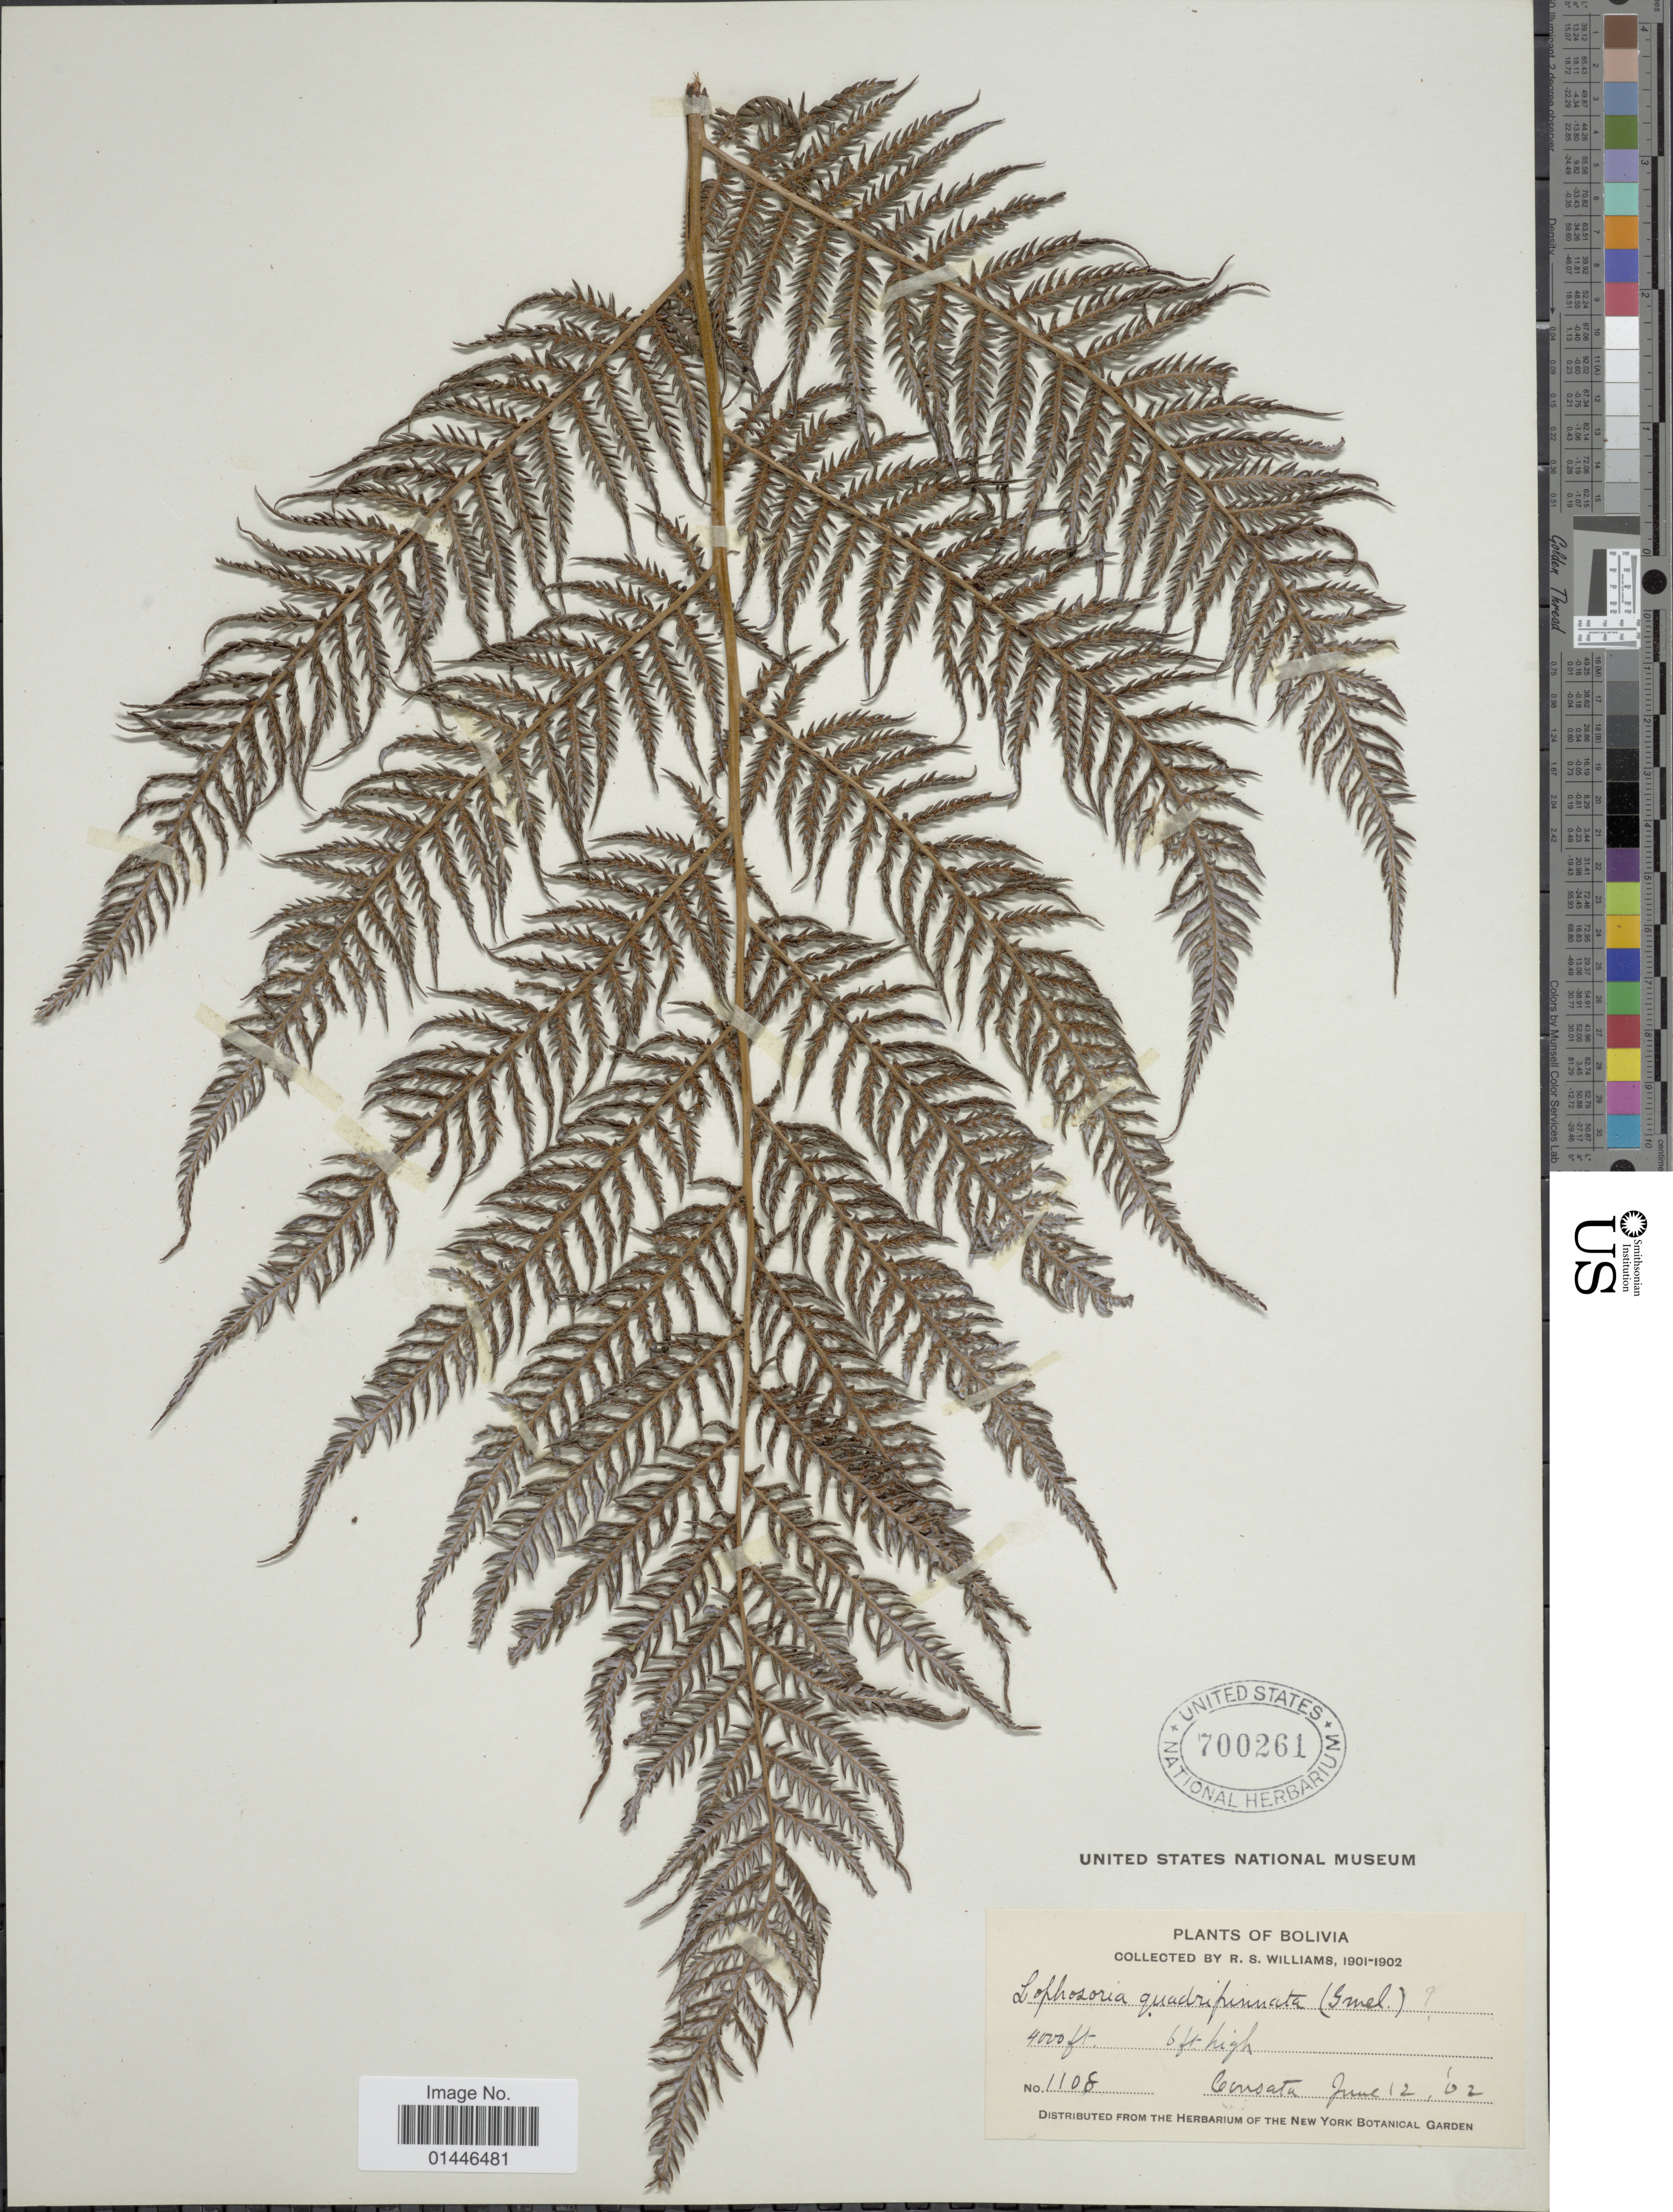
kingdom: Plantae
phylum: Tracheophyta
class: Polypodiopsida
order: Cyatheales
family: Dicksoniaceae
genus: Lophosoria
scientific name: Lophosoria quadripinnata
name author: (J.F. Gmel.) C. Chr.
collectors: R. S. Williams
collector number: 1108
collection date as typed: June 12, '02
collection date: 1902-06-12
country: Bolivia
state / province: La Paz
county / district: Franz Tamayo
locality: Consata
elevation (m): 1219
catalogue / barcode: US 700261